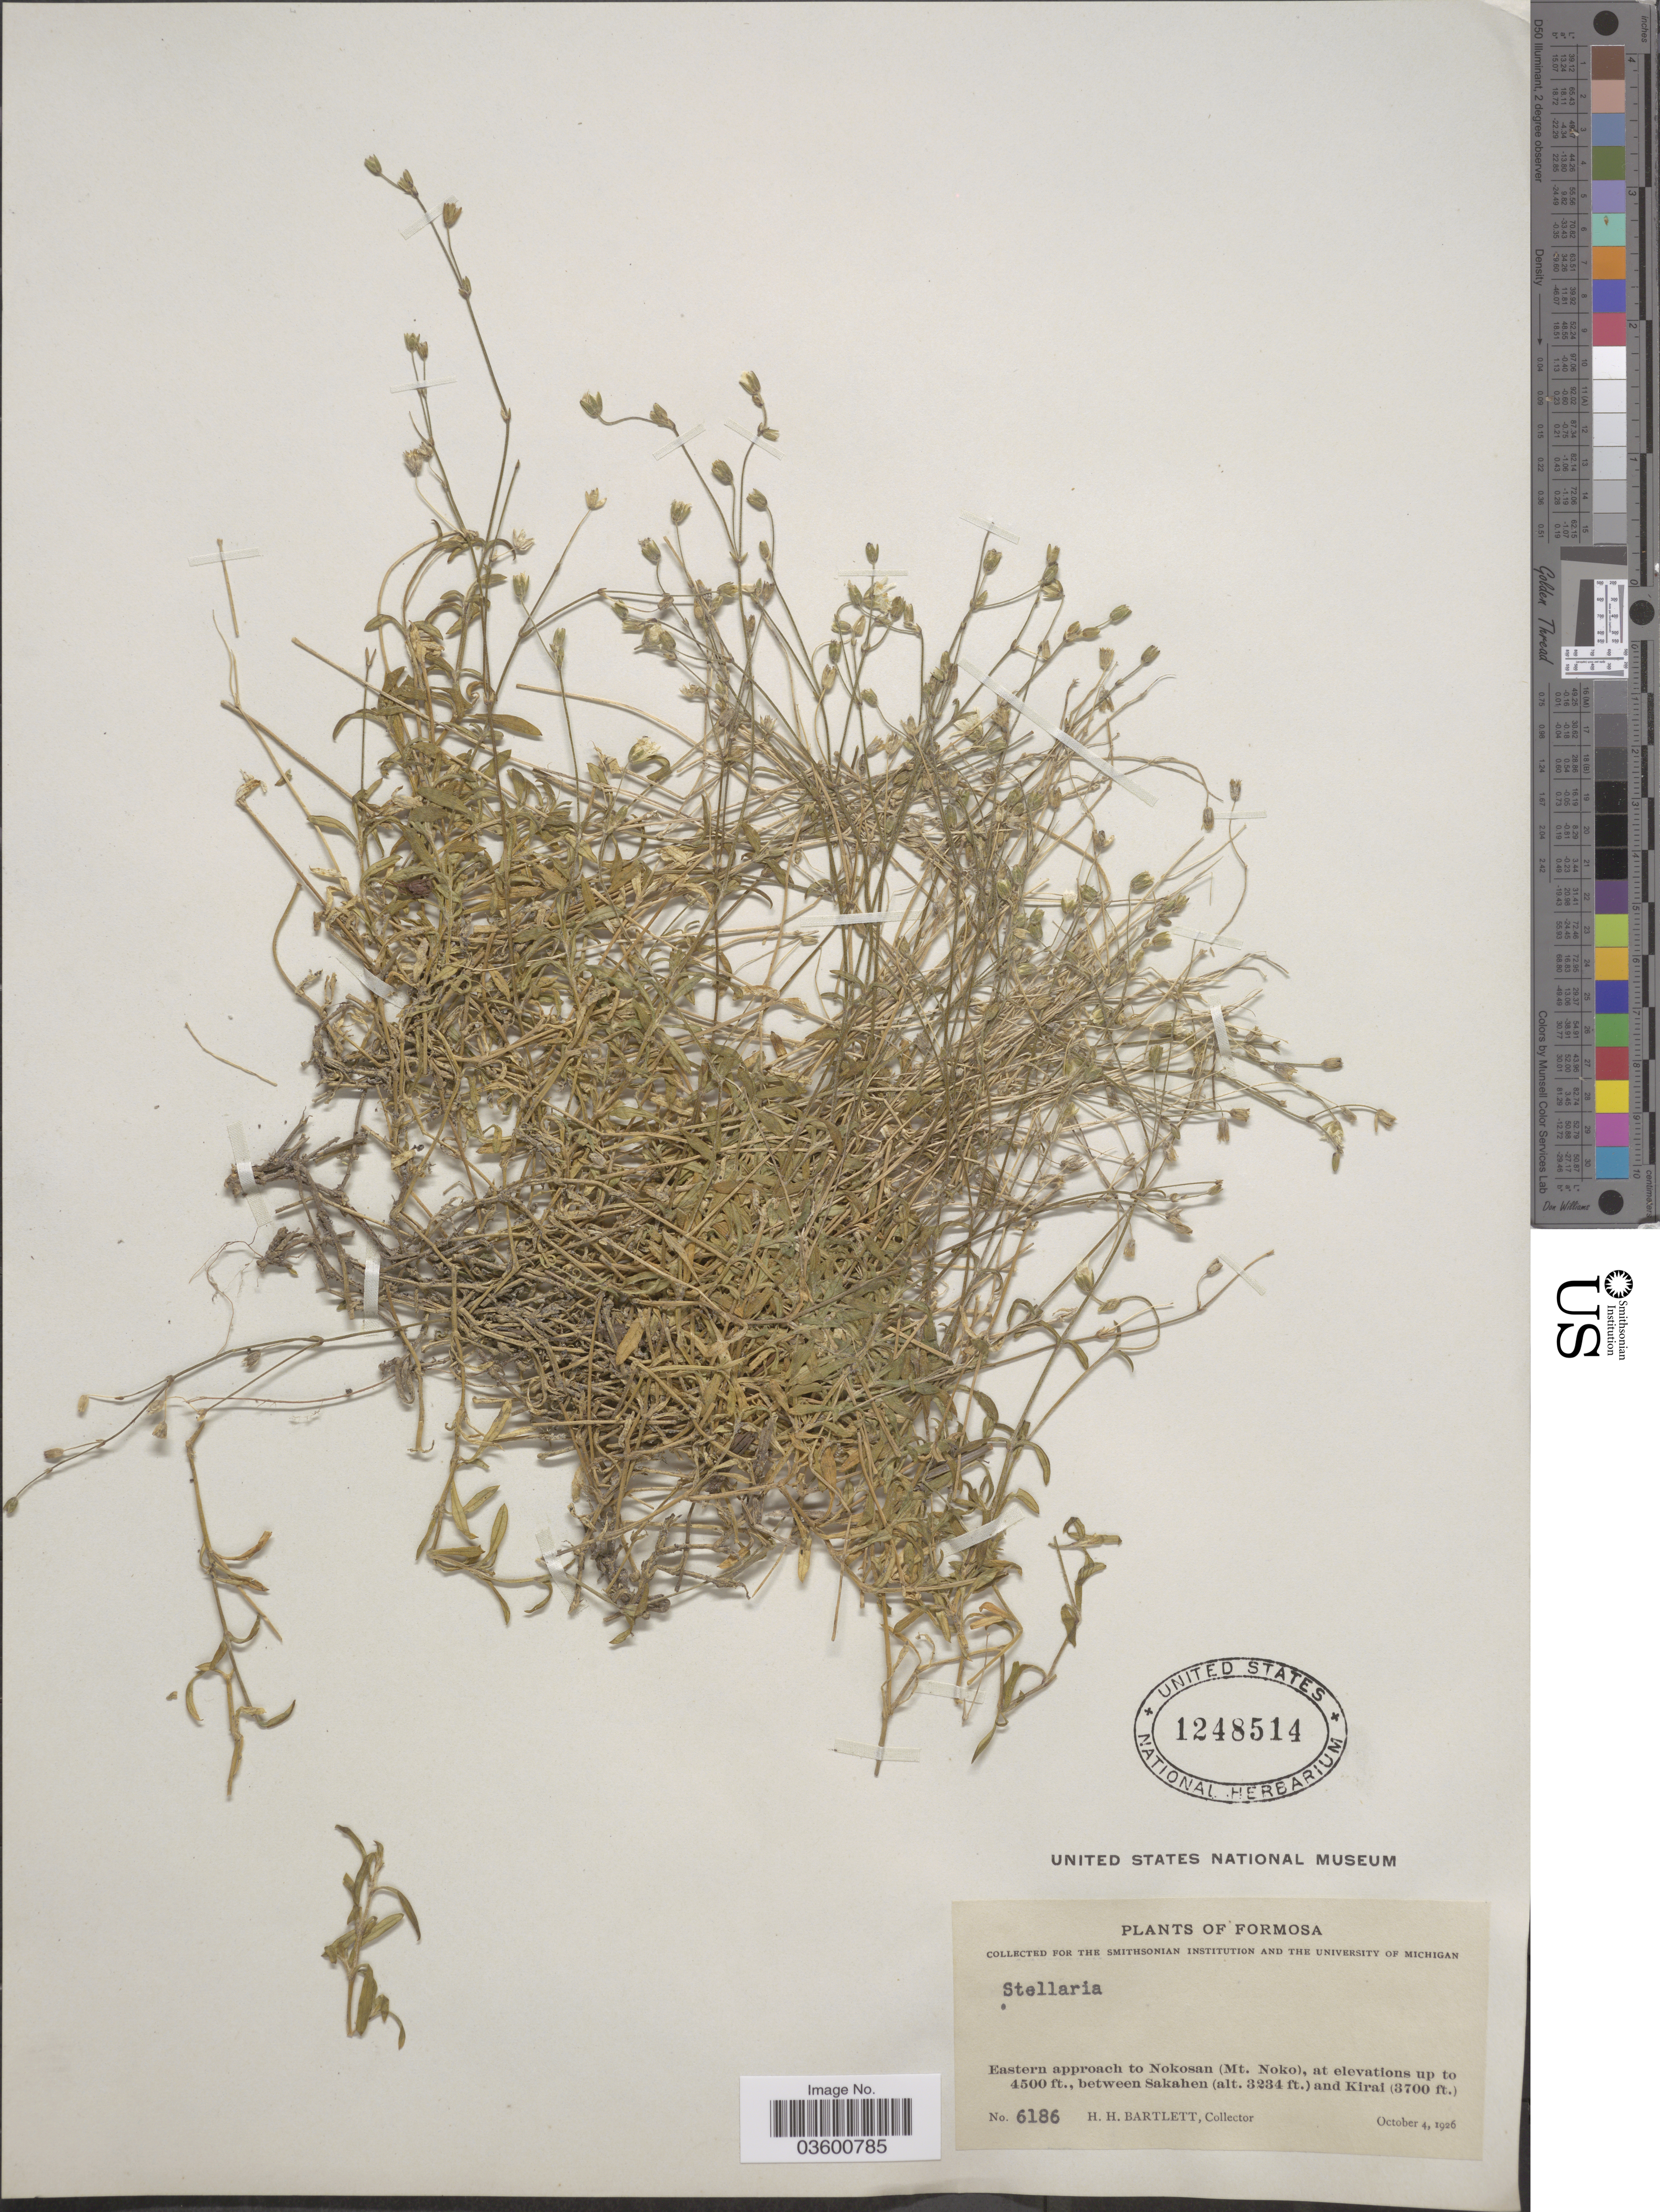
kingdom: Plantae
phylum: Tracheophyta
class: Magnoliopsida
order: Caryophyllales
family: Caryophyllaceae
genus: Stellaria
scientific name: Stellaria sp.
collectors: H. H. Bartlett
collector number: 6186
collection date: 1926-10-04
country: Taiwan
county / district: Hualien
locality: Formosa. Eastern approach to Nokosan (Mt. Noko), between Sakahen and Kirai.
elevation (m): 986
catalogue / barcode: US 1248514